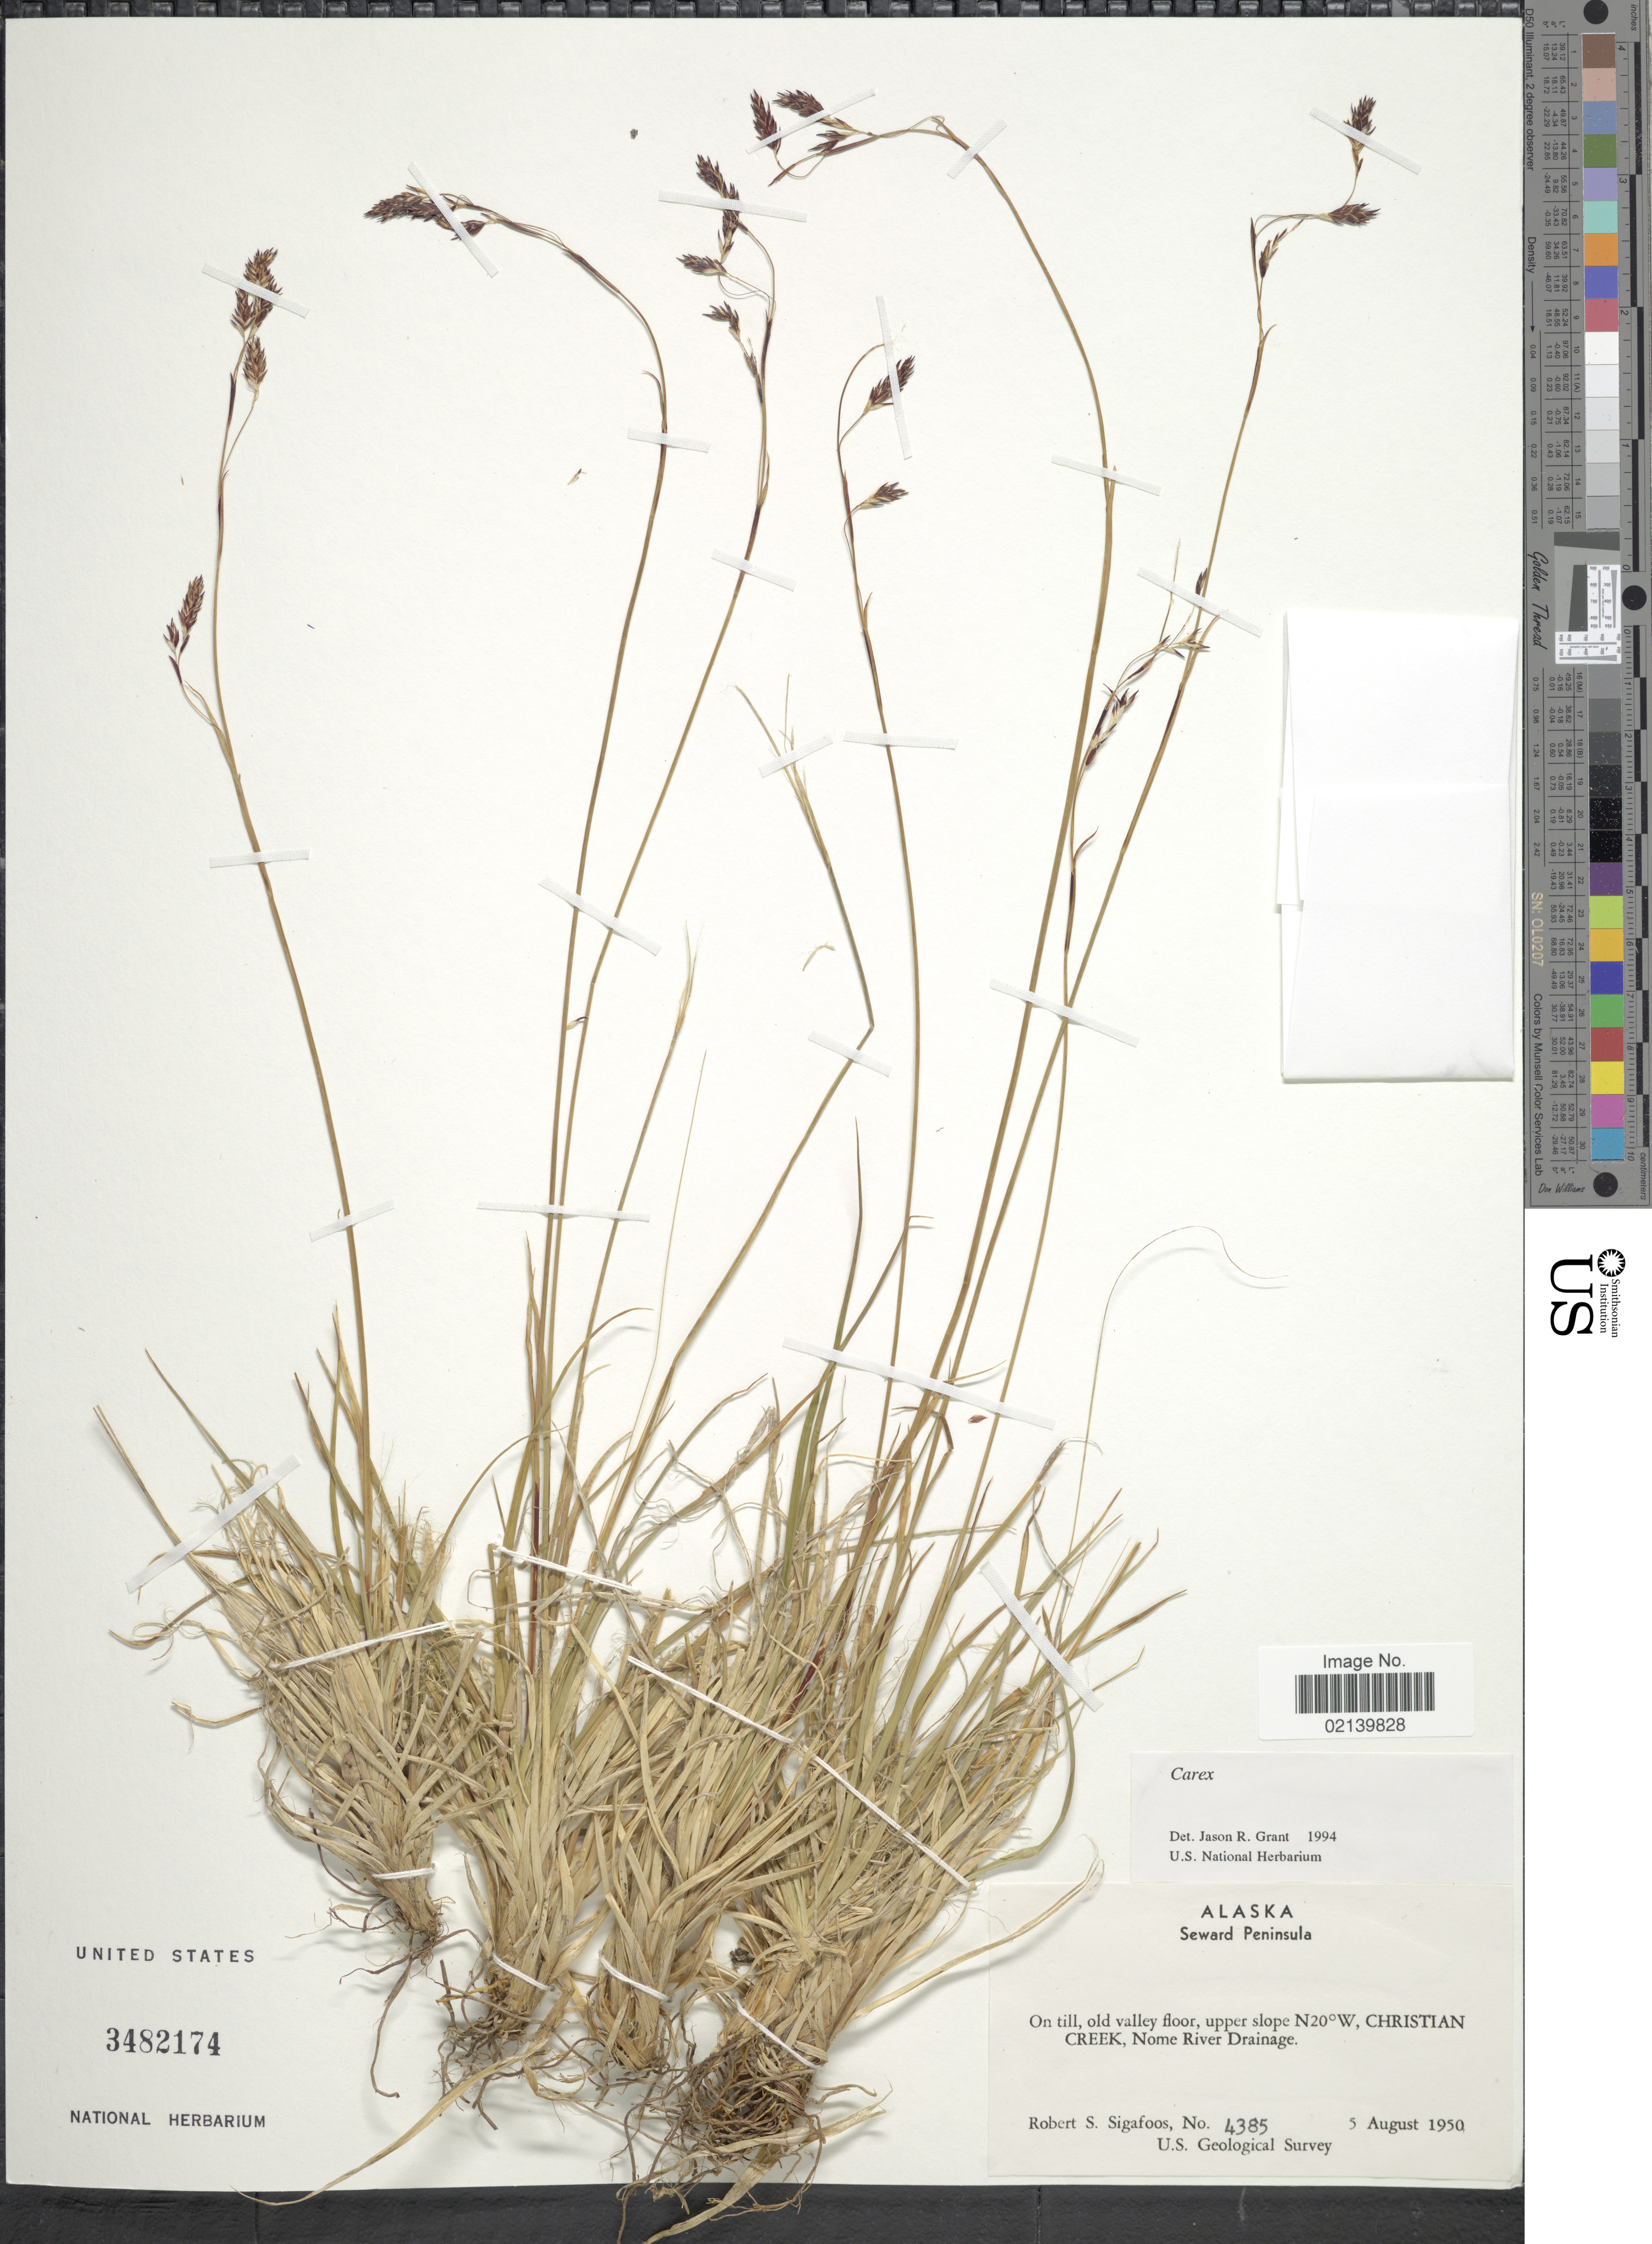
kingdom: Plantae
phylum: Tracheophyta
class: Liliopsida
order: Poales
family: Cyperaceae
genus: Carex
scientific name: Carex sp.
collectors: R. Sigafoos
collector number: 4385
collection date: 1950-08-05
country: United States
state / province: Alaska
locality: Alaska, On till, old valley floot, upper slope N20ºW, Christian Creek, Nome River Drainage.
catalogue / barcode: US 3842174